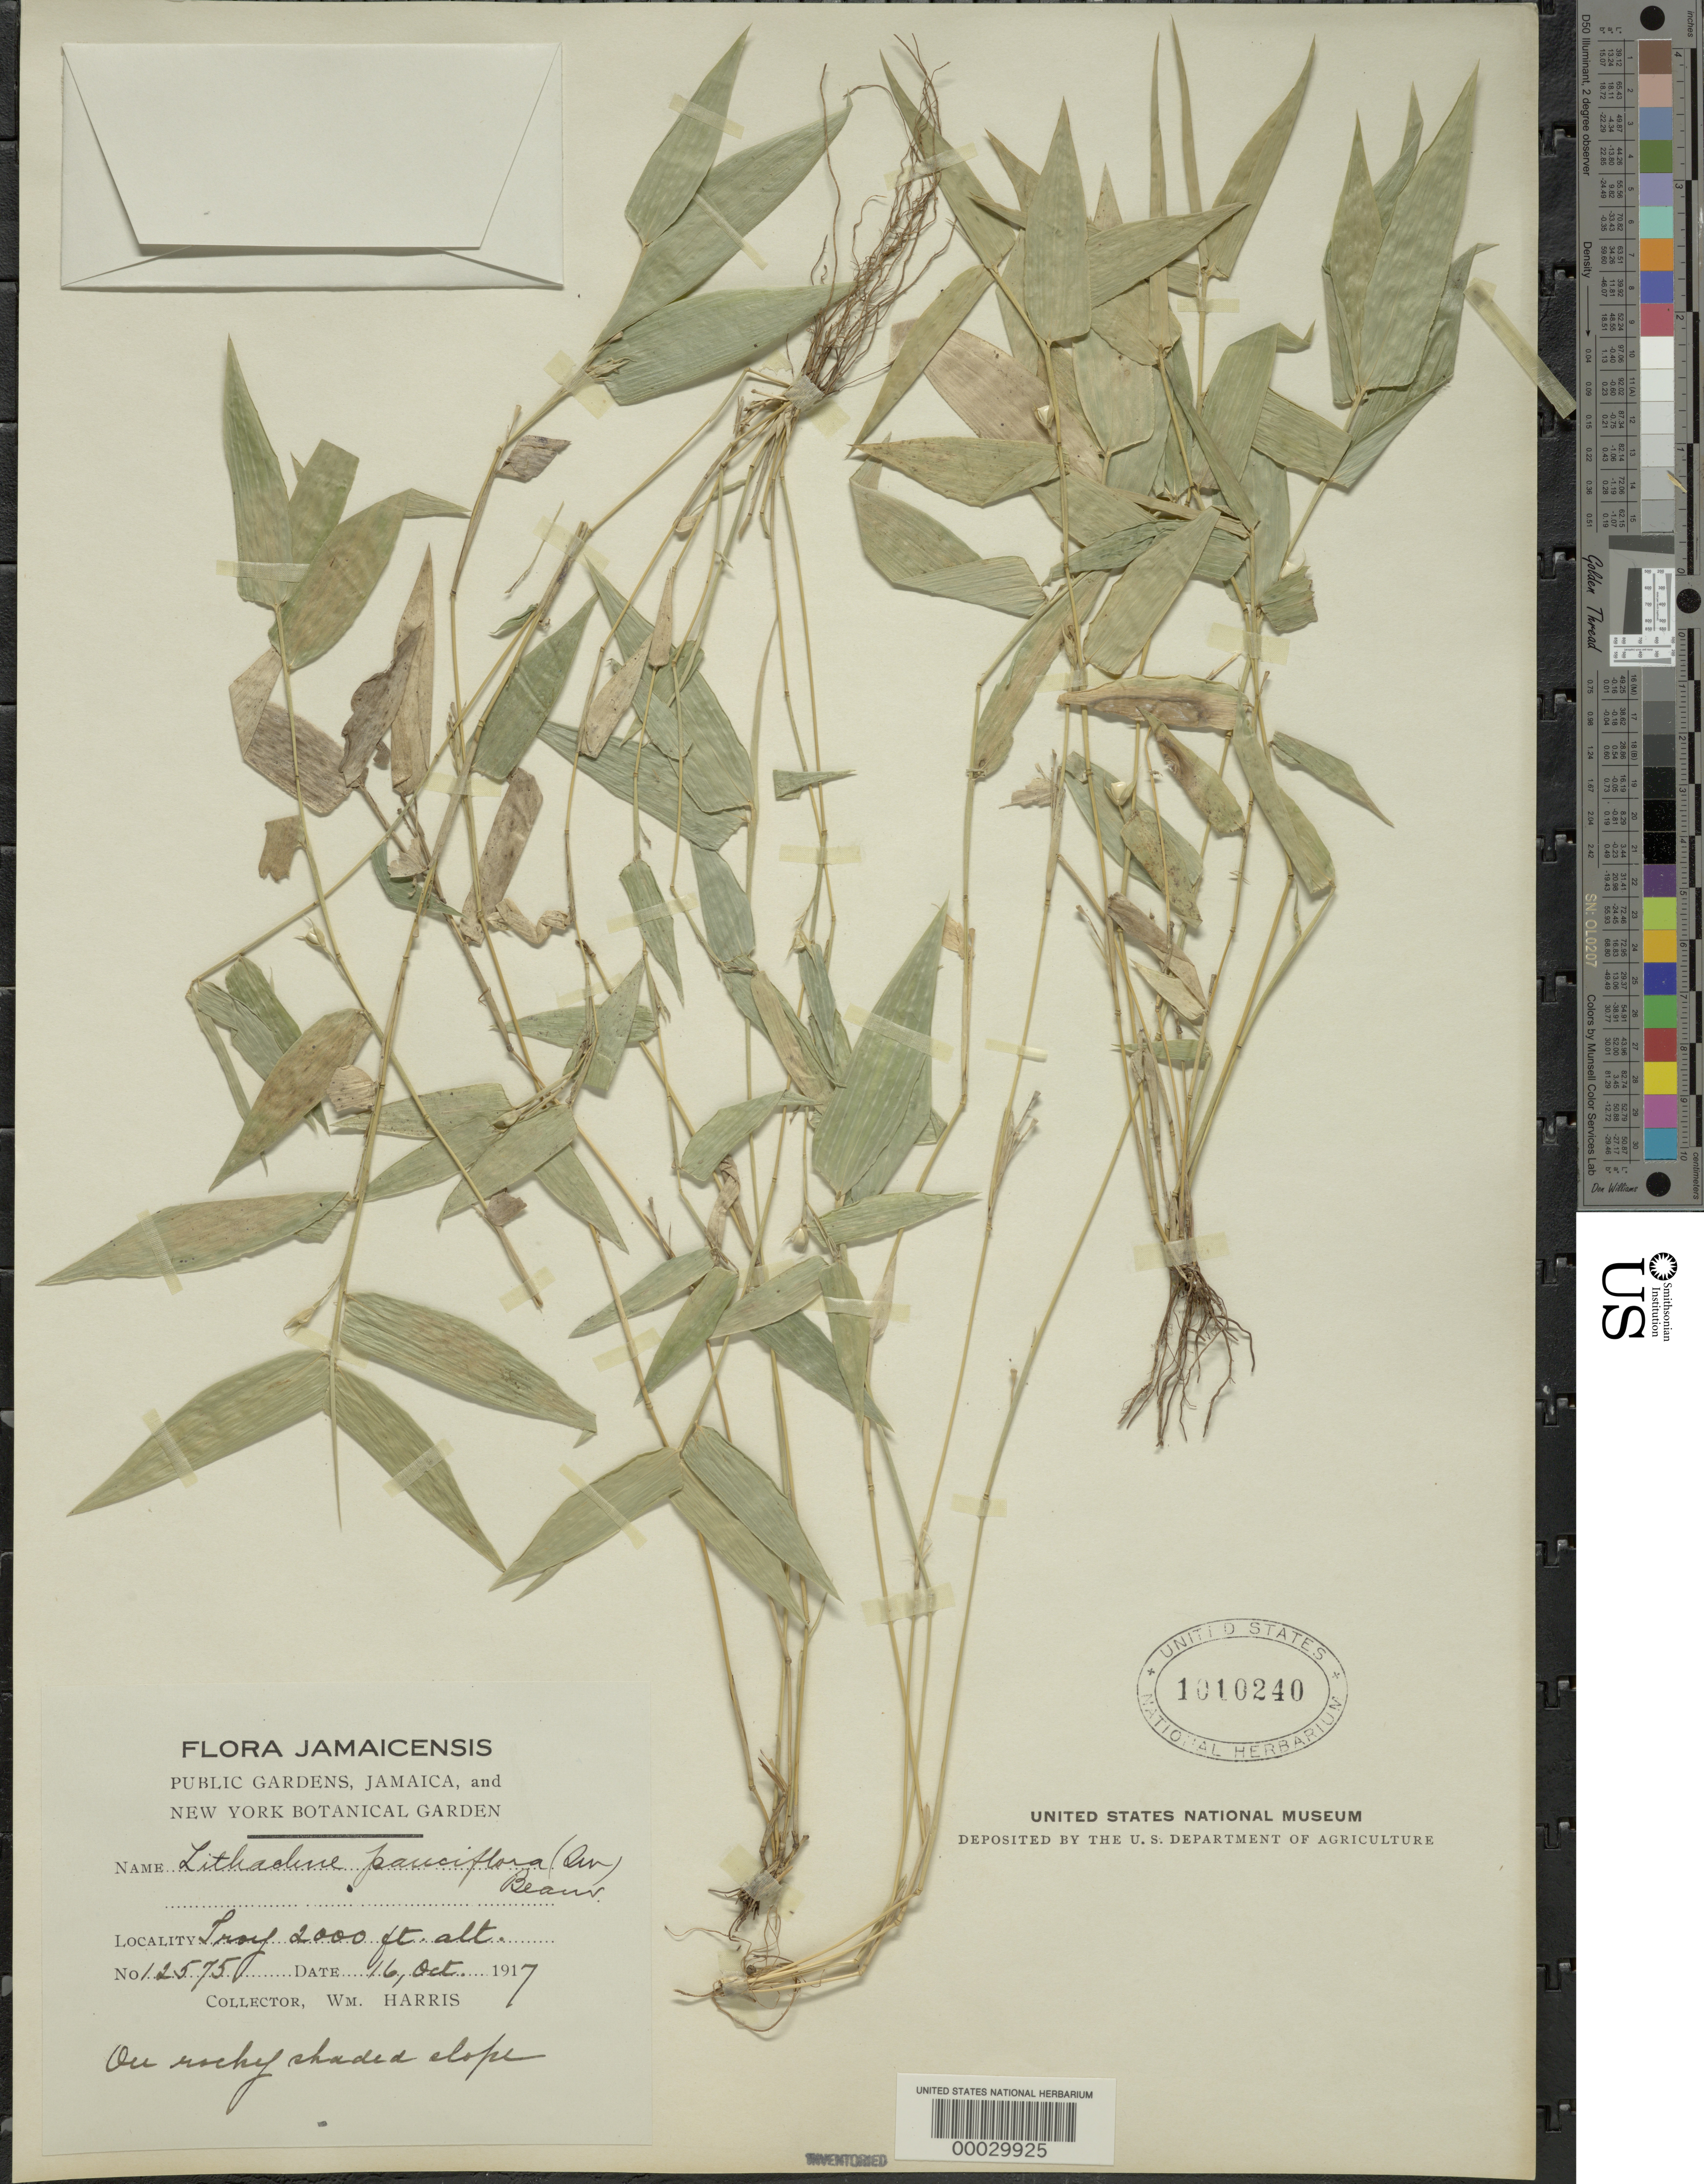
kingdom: Plantae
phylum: Tracheophyta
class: Liliopsida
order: Poales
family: Poaceae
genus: Lithachne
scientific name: Lithachne pauciflora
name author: (Sw.) P. Beauv.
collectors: W. H. Harris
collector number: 12575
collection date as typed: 16 Oct 1917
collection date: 1917-10-16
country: Jamaica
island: Greater Antilles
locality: Troy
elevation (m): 610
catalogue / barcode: US 1010240